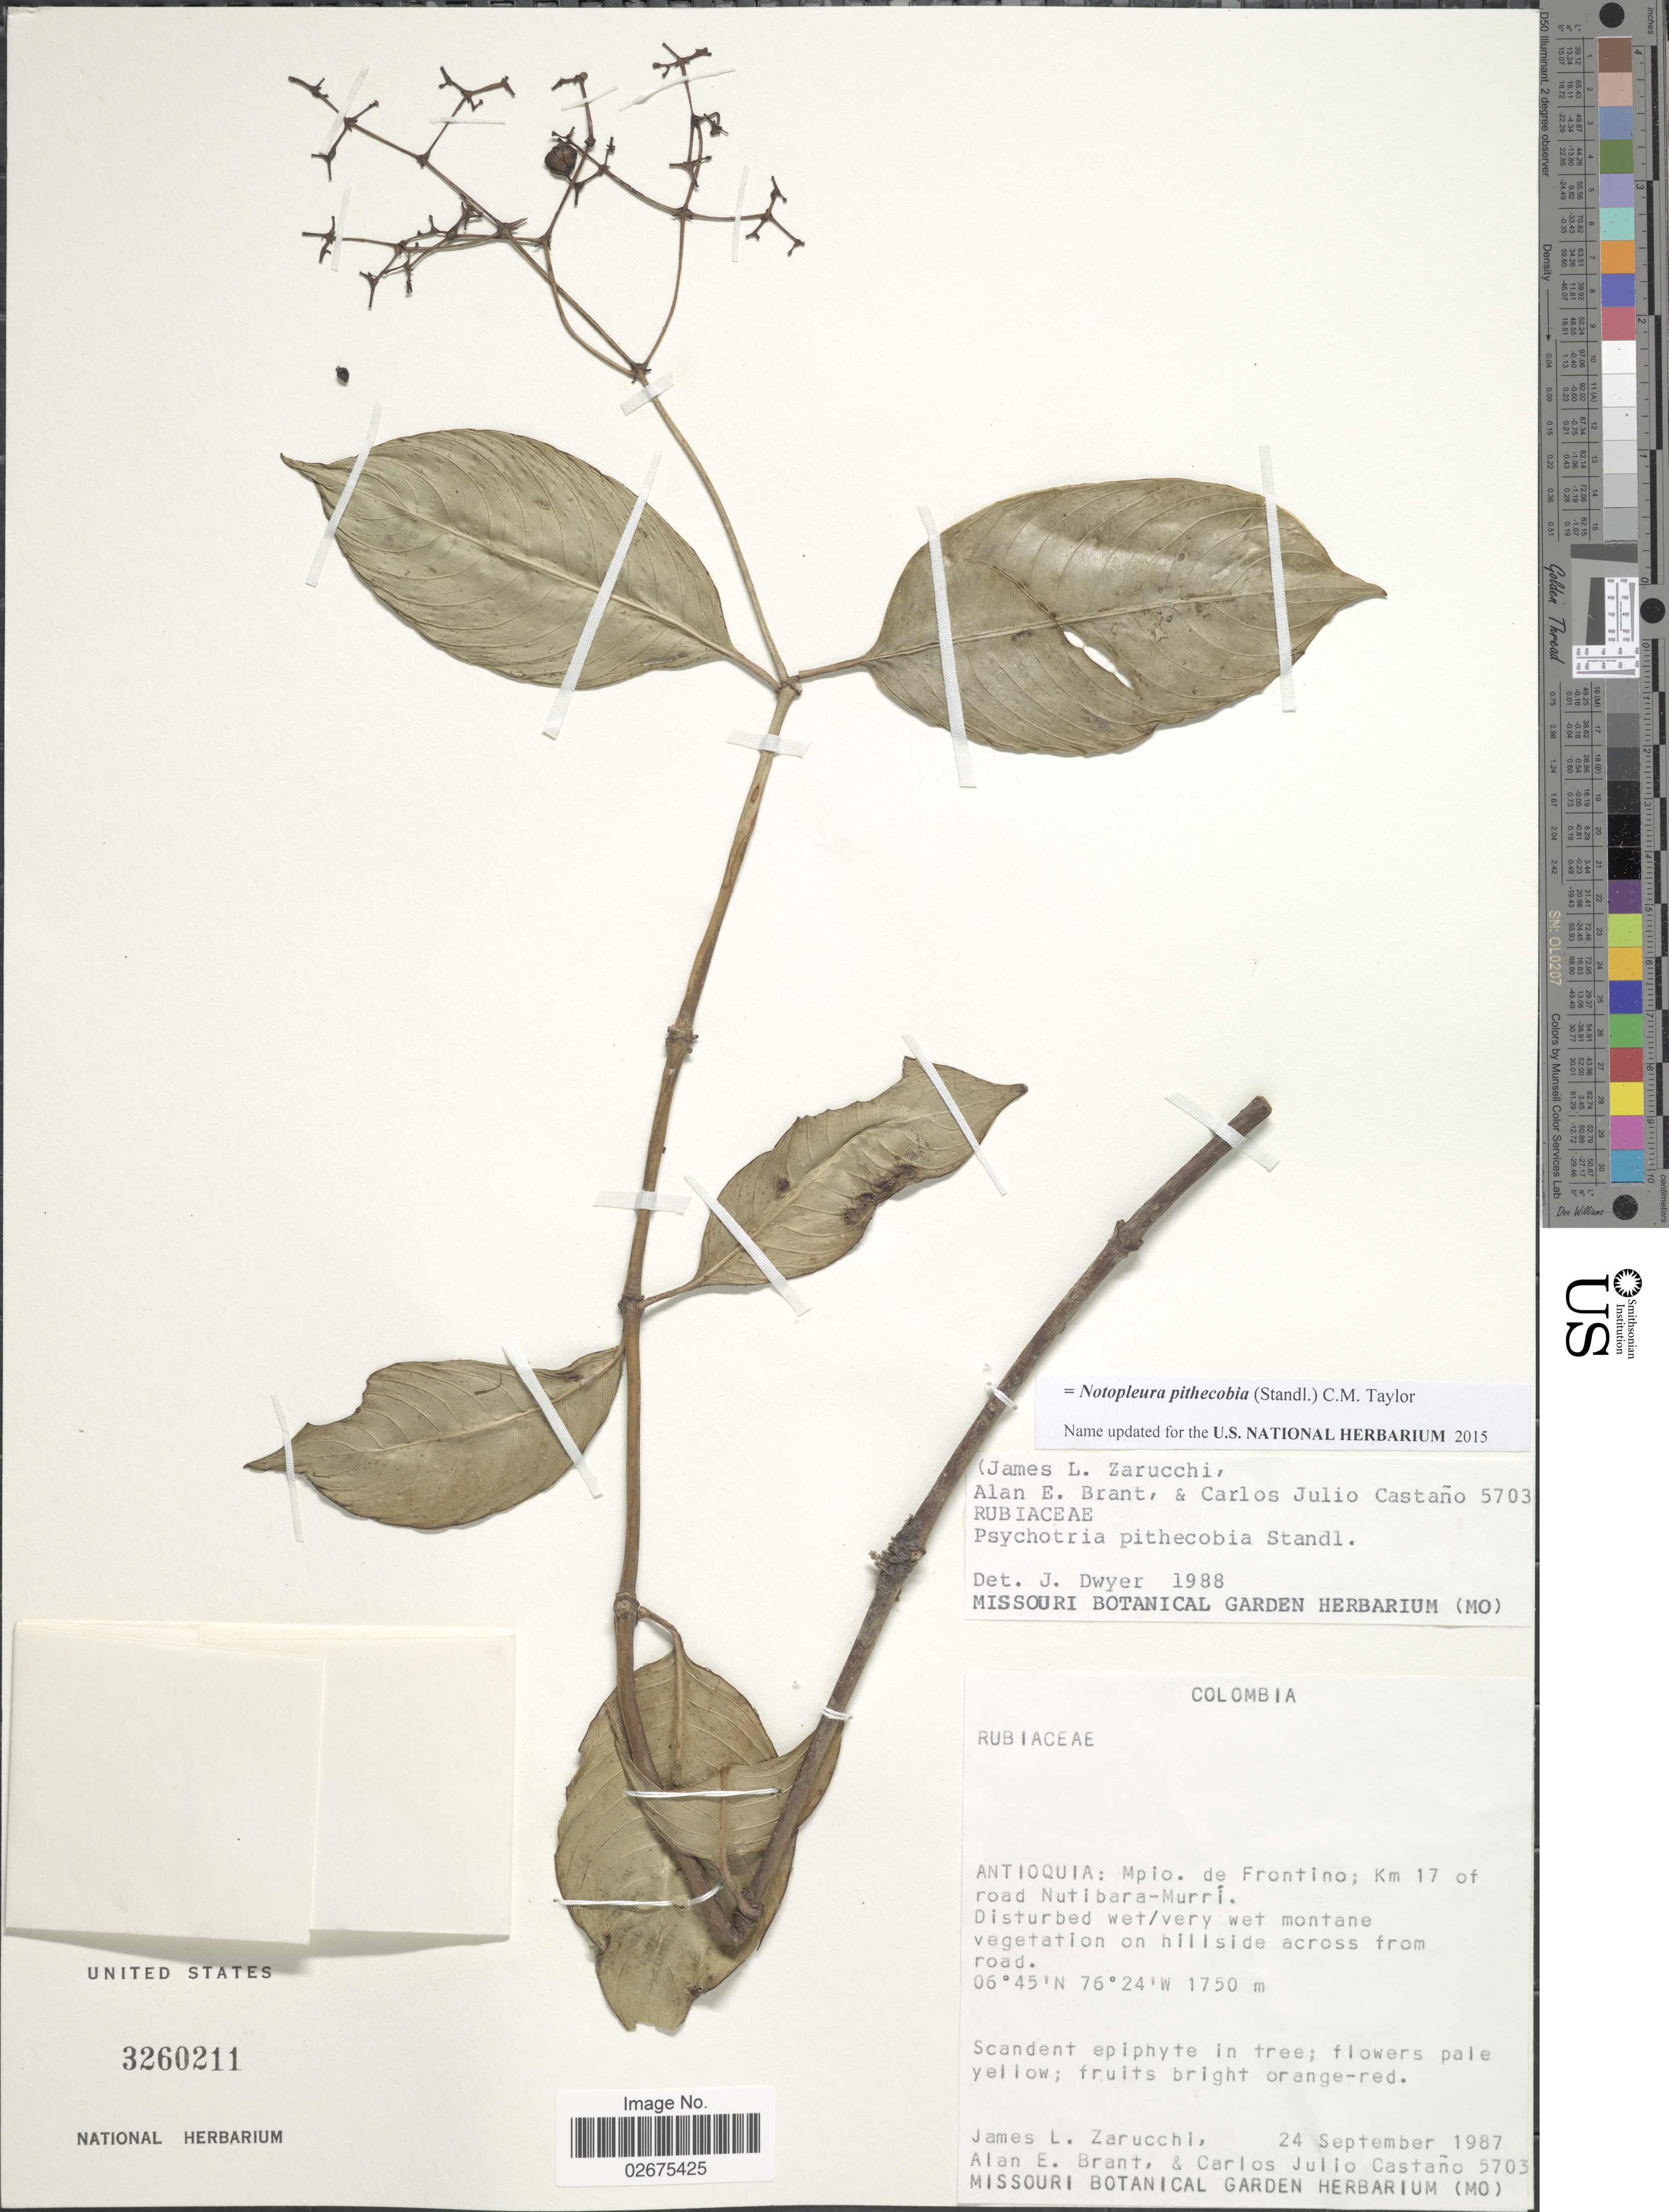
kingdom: Plantae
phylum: Tracheophyta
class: Magnoliopsida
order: Gentianales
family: Rubiaceae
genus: Notopleura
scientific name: Notopleura pithecobia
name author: (Standl.) C.M. Taylor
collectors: J. L. Zarucchi, A. Brant & C. Castaño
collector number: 5703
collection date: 1987-09-24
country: Colombia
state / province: Antioquia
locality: Mpio. de Frontino; Km 17 of road Nutibara-Murri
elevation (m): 1750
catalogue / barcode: US 3260211